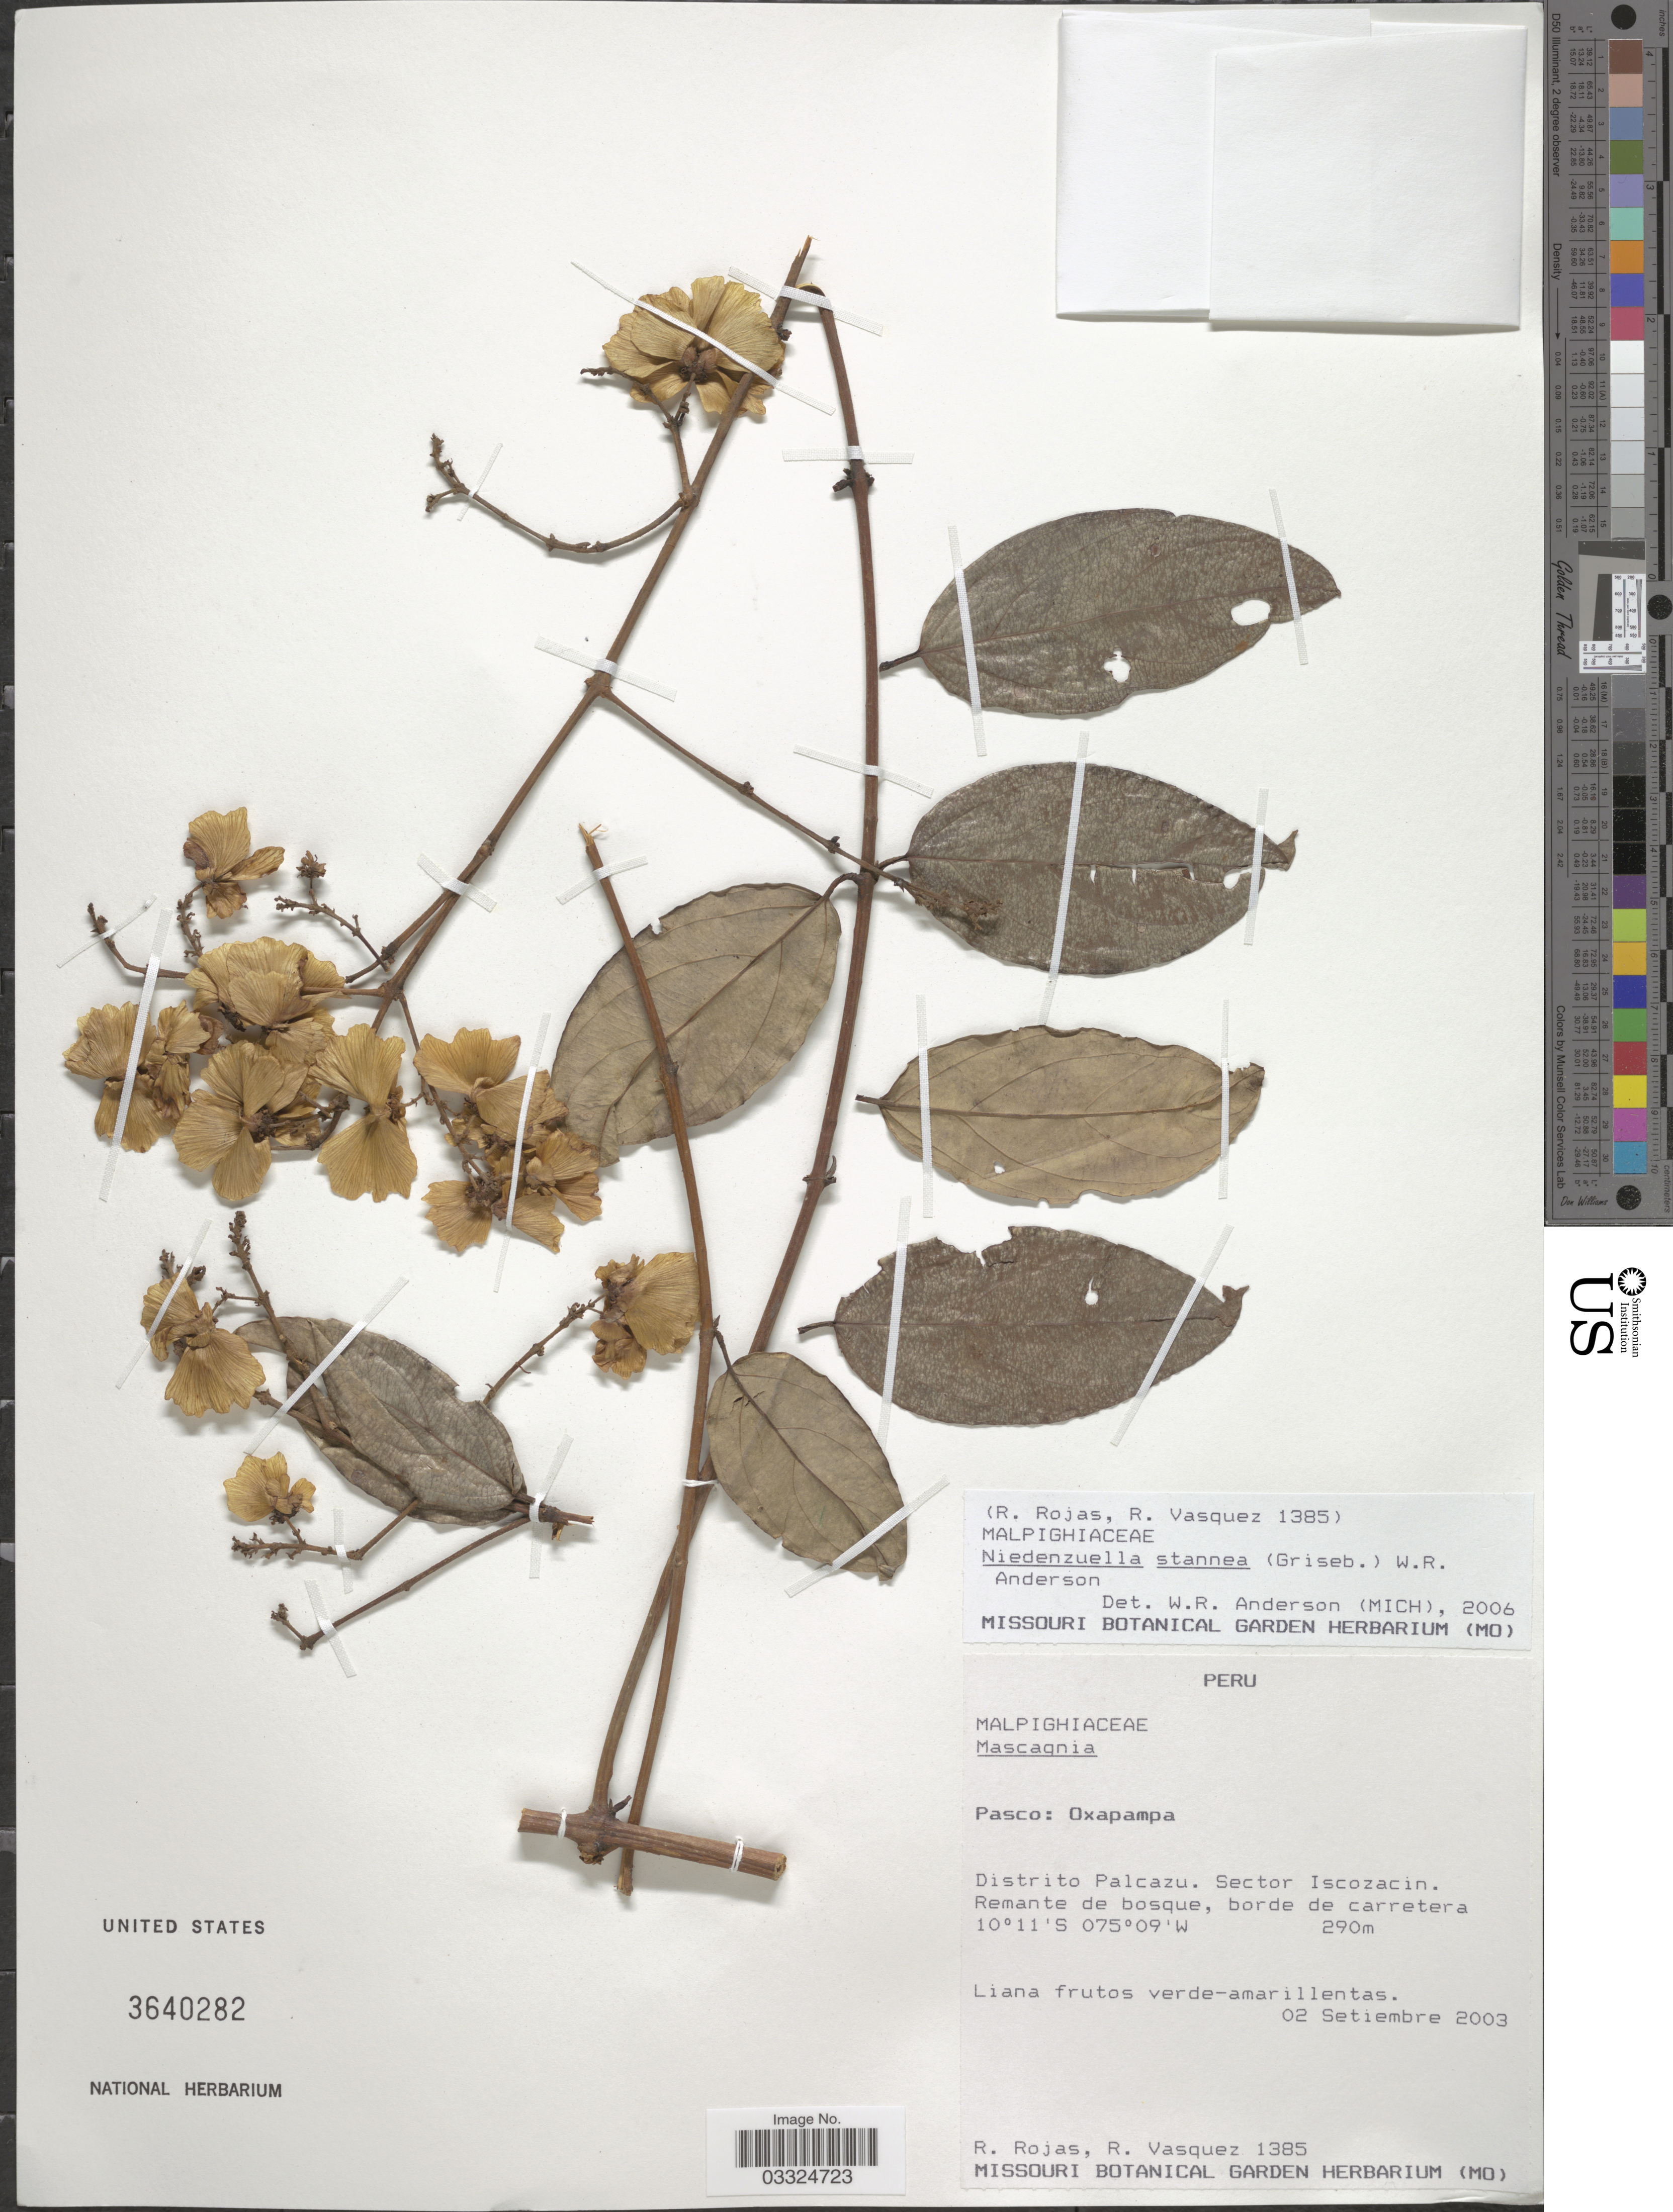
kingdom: Plantae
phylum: Tracheophyta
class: Magnoliopsida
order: Malpighiales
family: Malpighiaceae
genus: Niedenzuella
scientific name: Niedenzuella stannea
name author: (Griseb.) W.R. Anderson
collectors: R. Rojas & R. Vasquez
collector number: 1385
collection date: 2003-09-02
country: Peru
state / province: Pasco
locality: Oxapampa. Distrito Palcazu. Sector Iscozacin. Remante de bosqu, borde de carretera.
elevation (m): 290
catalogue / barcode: US 3640282